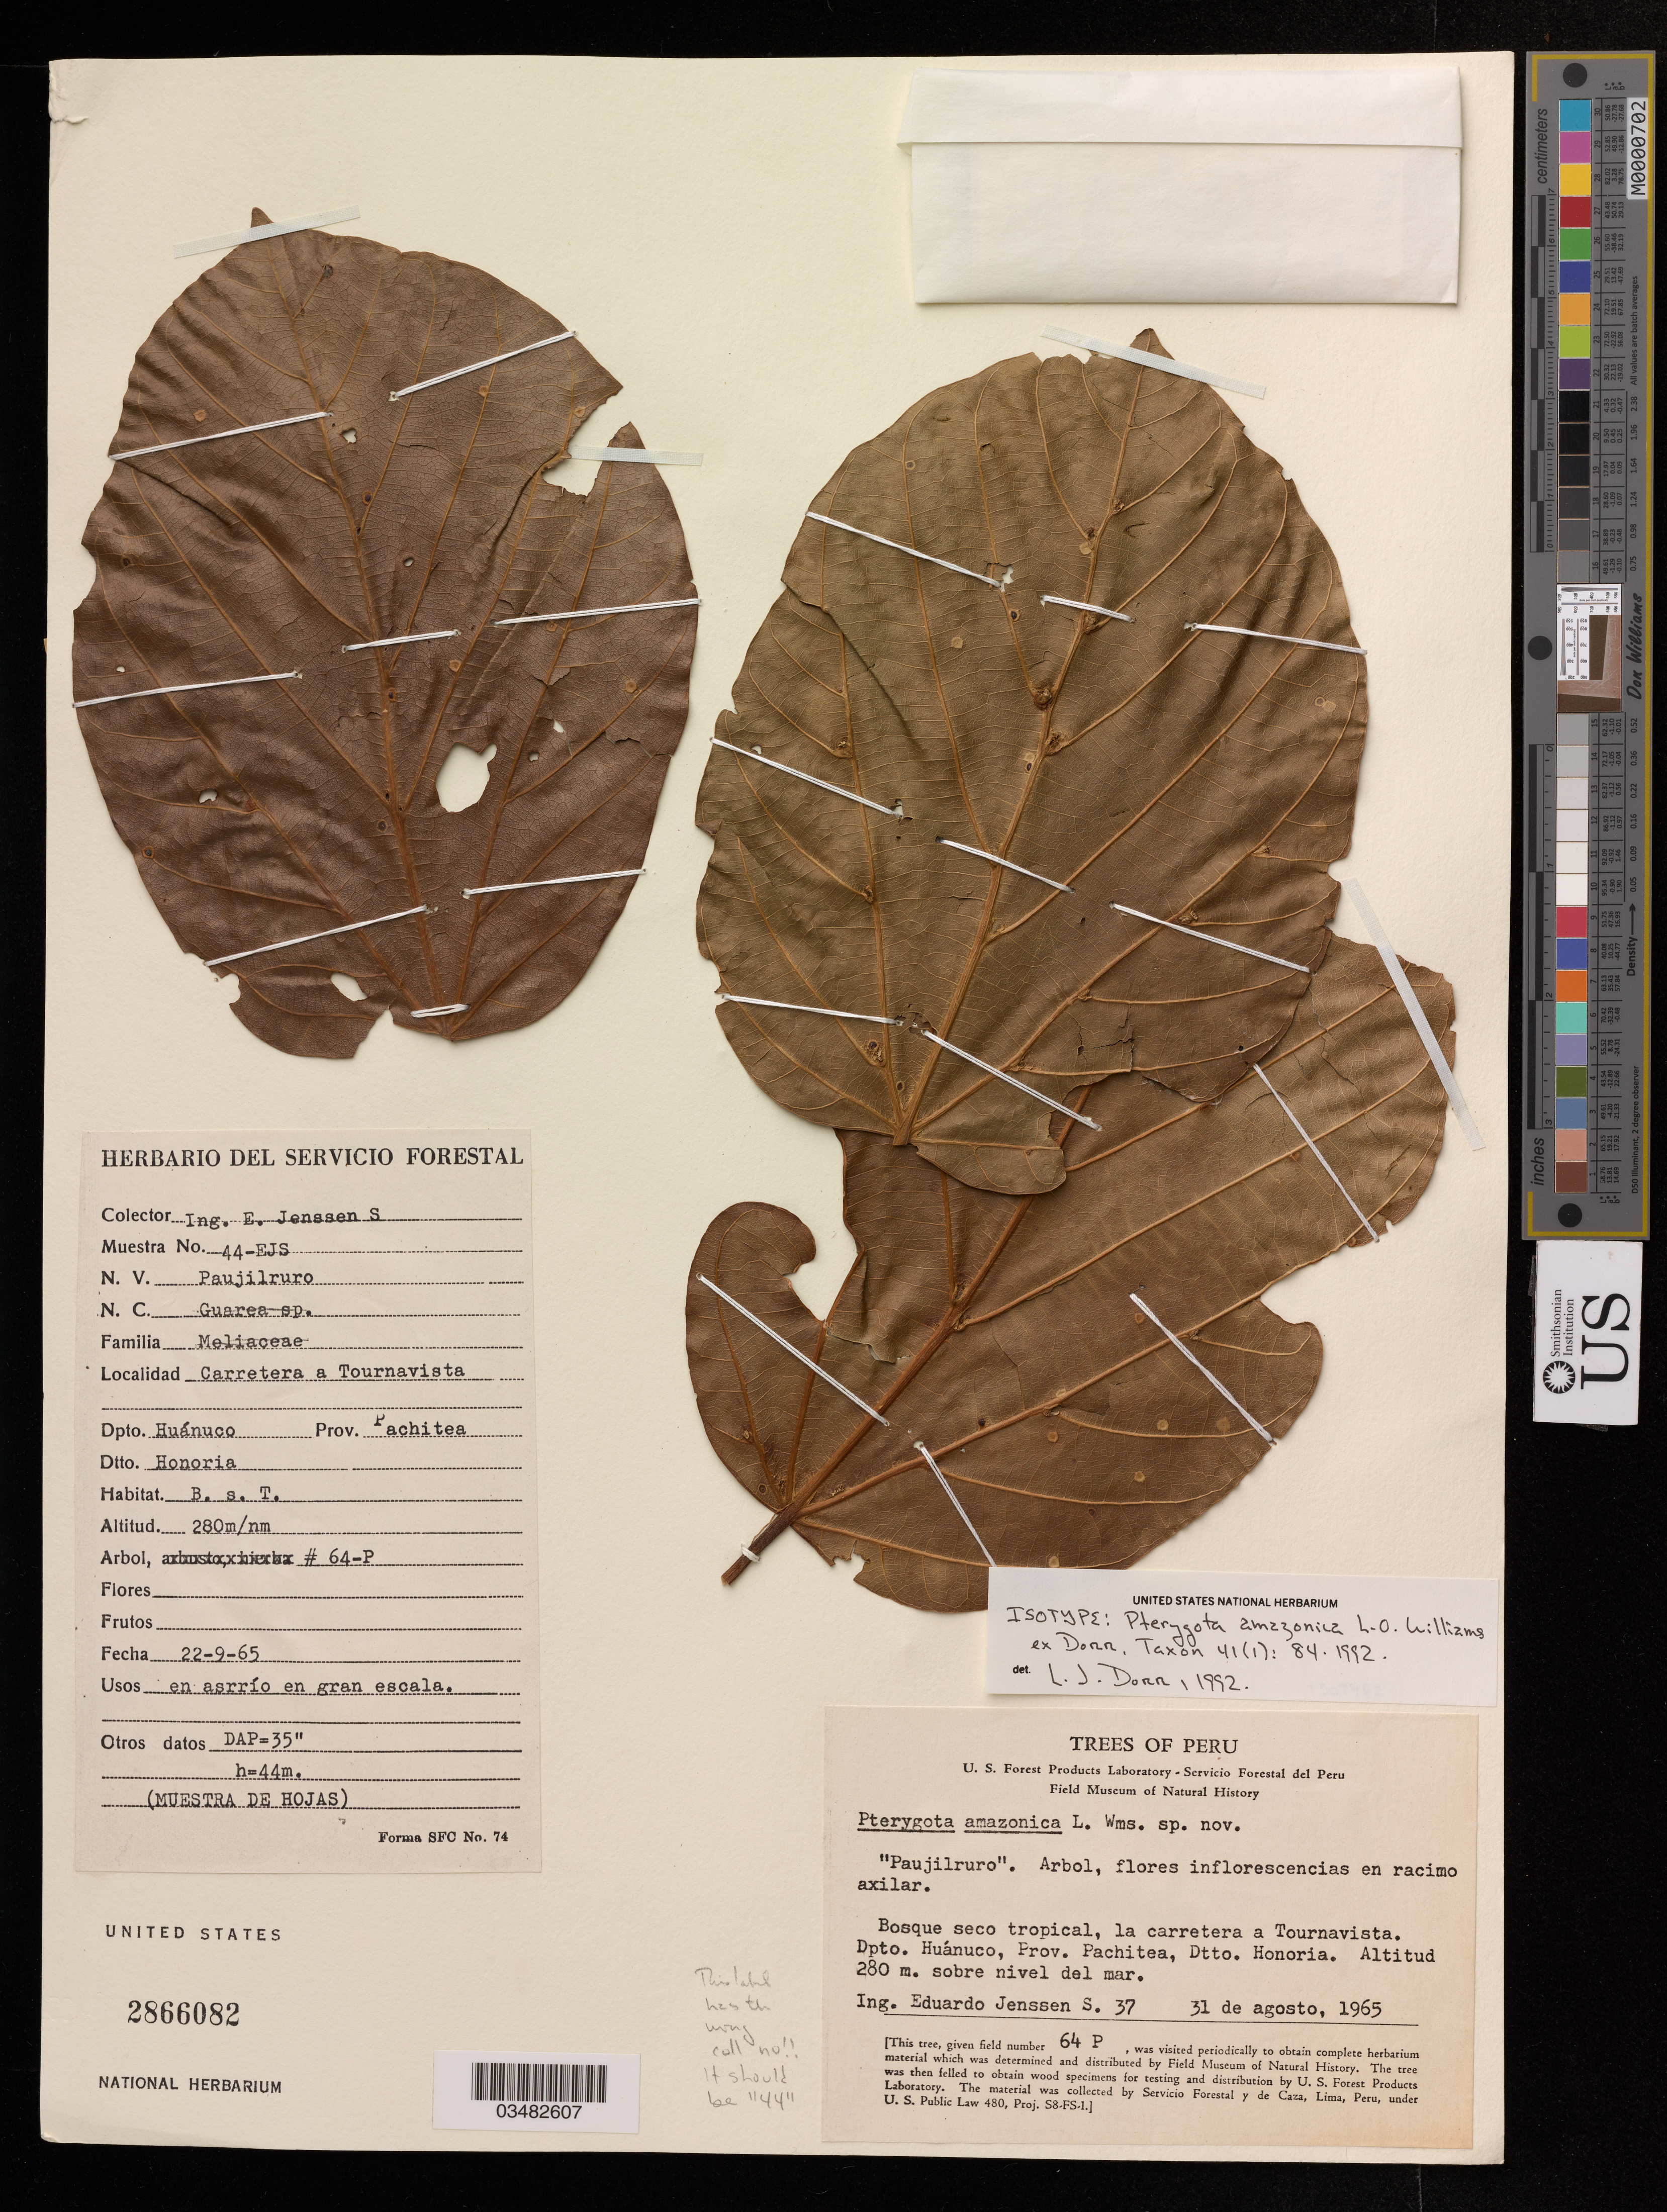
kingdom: Plantae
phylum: Tracheophyta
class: Magnoliopsida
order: Malvales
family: Malvaceae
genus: Pterygota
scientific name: Pterygota amazonica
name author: L.O. Williams ex Dorr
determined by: Dorr, Laurence J., Curator (BOT), Smithsonian Institution - National Museum of Natural History (UNITED STATES)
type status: Isotype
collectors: E. Jenssen S.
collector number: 37-EJS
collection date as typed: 31 de agosto, 1965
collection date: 1965-08-31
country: Peru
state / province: Huánuco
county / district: Pachitea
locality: la carretera a Tournavista. sobre nivel del mar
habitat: bosque seco tropical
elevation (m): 280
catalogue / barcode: US 2866082